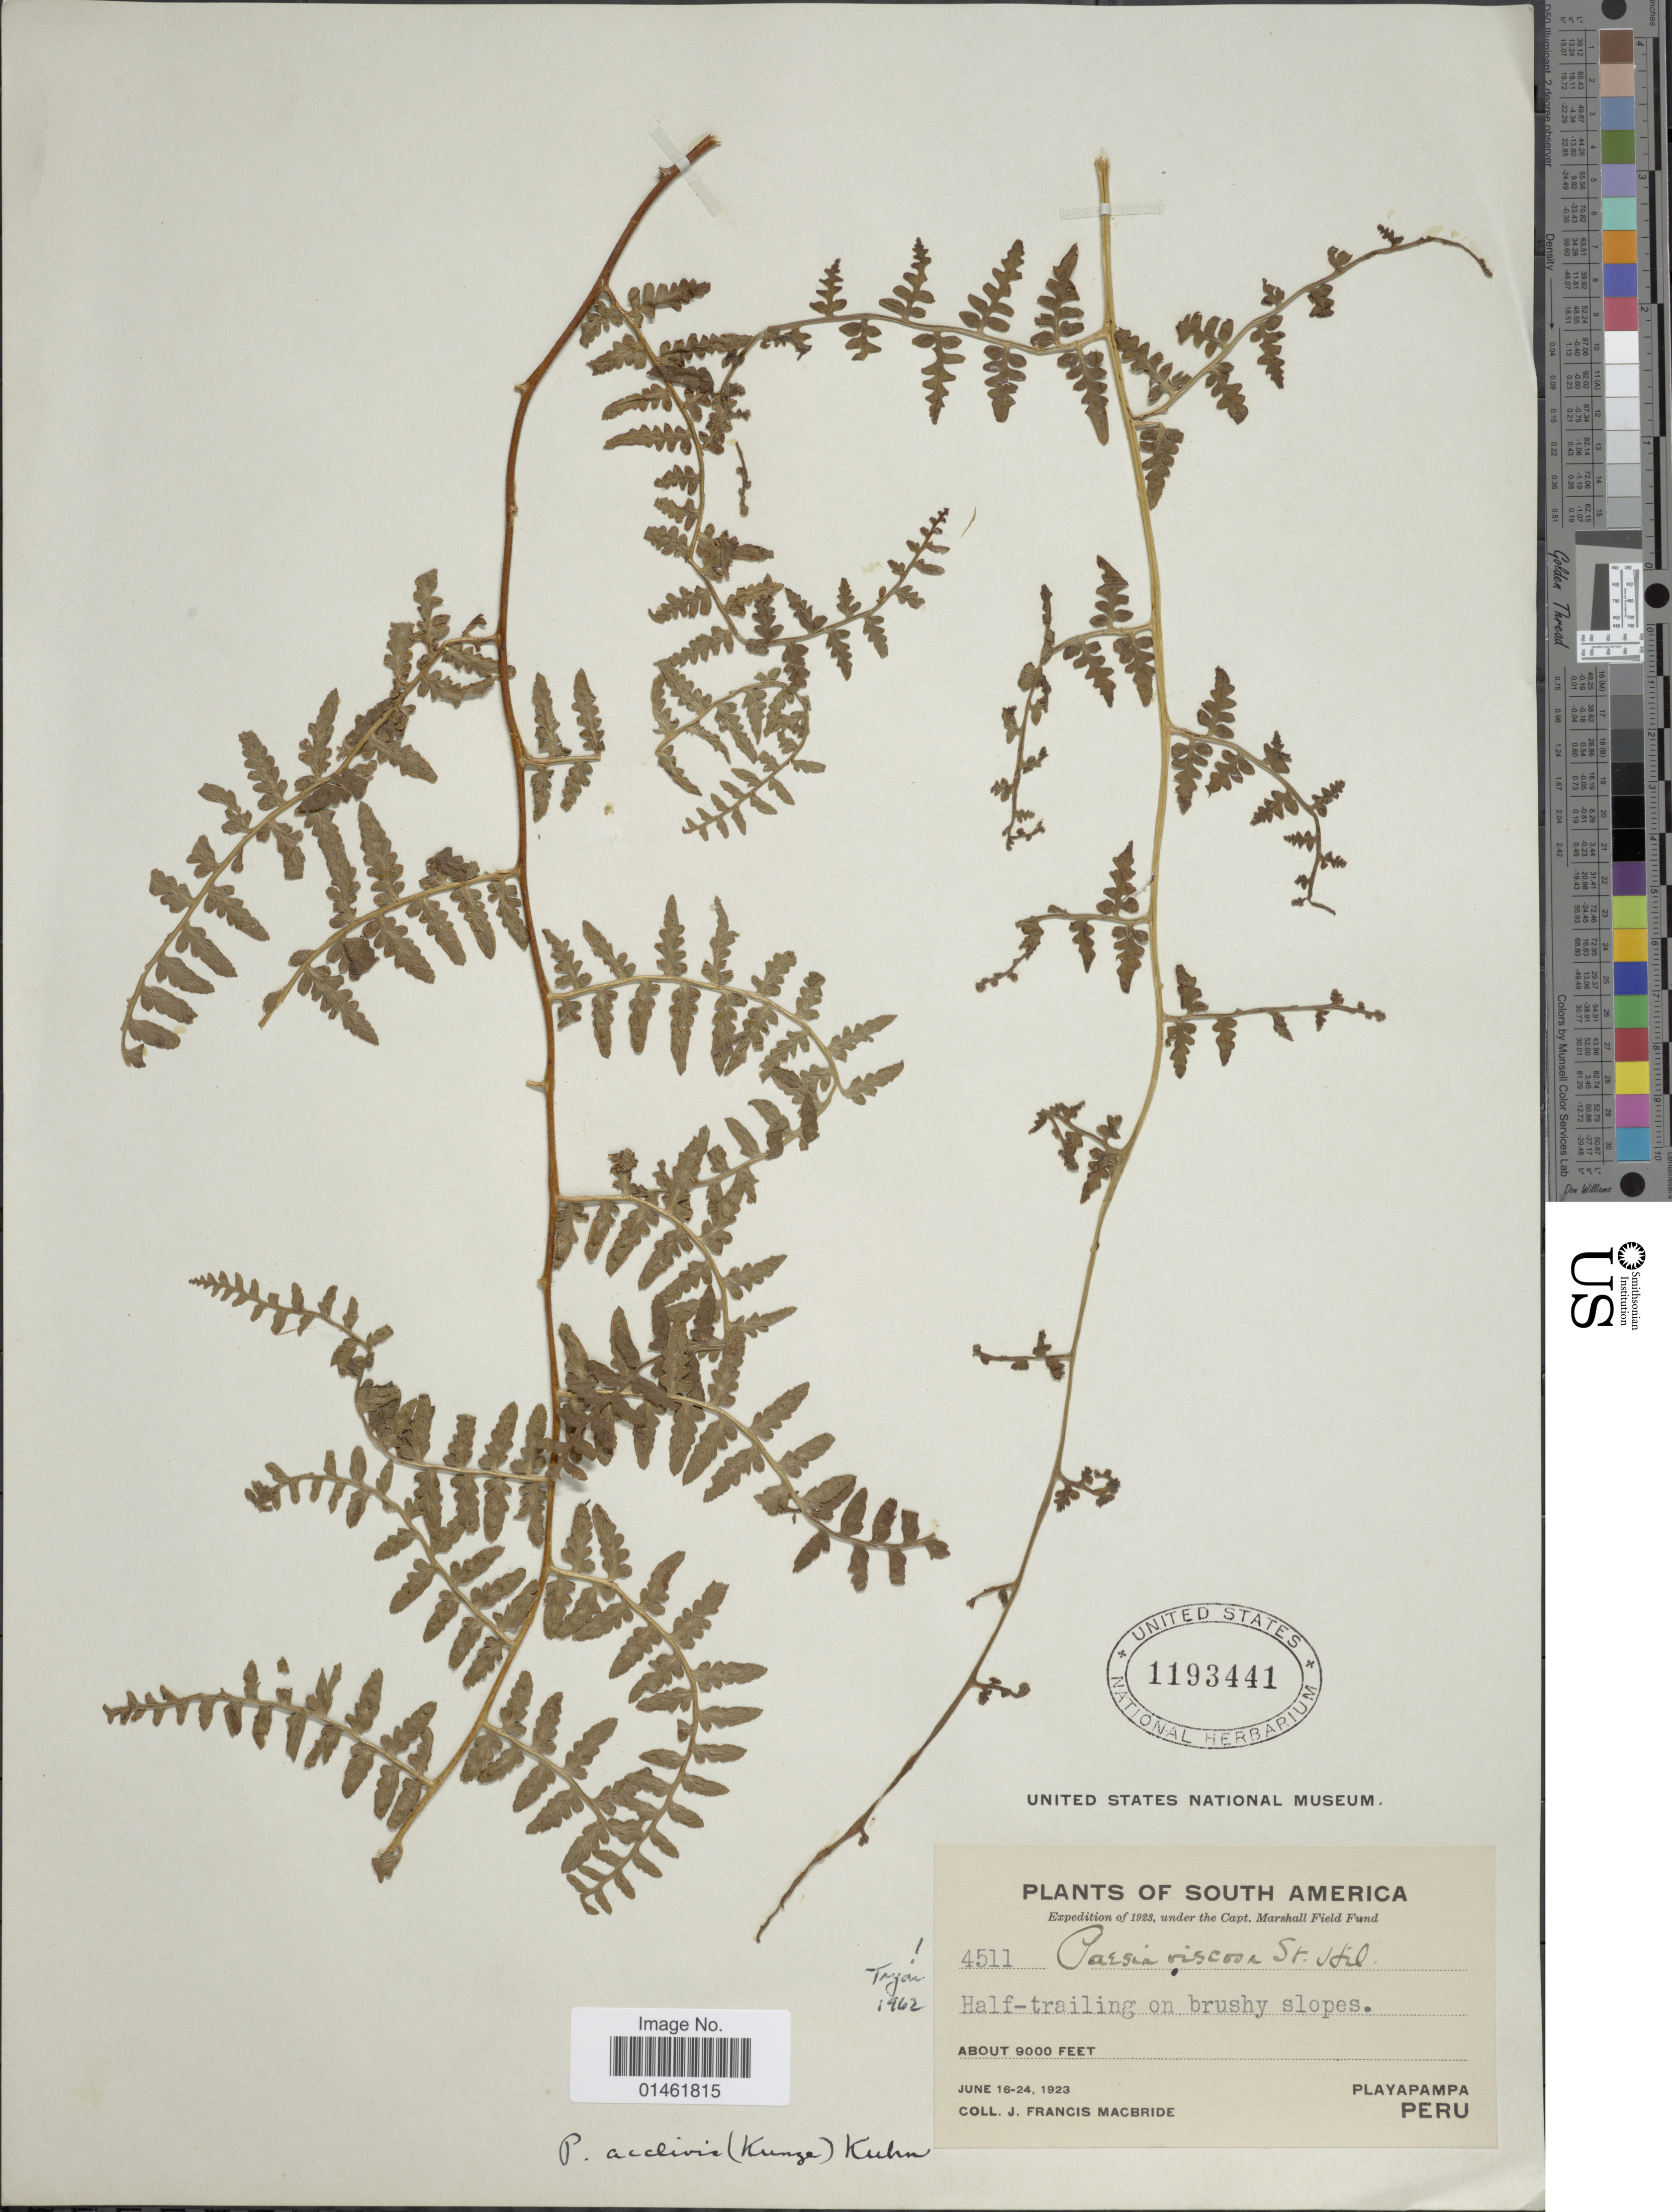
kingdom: Plantae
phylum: Tracheophyta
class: Polypodiopsida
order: Polypodiales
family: Dennstaedtiaceae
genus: Paesia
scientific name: Paesia glandulosa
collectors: J. F. Macbride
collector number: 4511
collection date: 1923-06-16/1923-06-24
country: Peru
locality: South America, Playapampa, Peru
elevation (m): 2743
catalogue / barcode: US 1193441